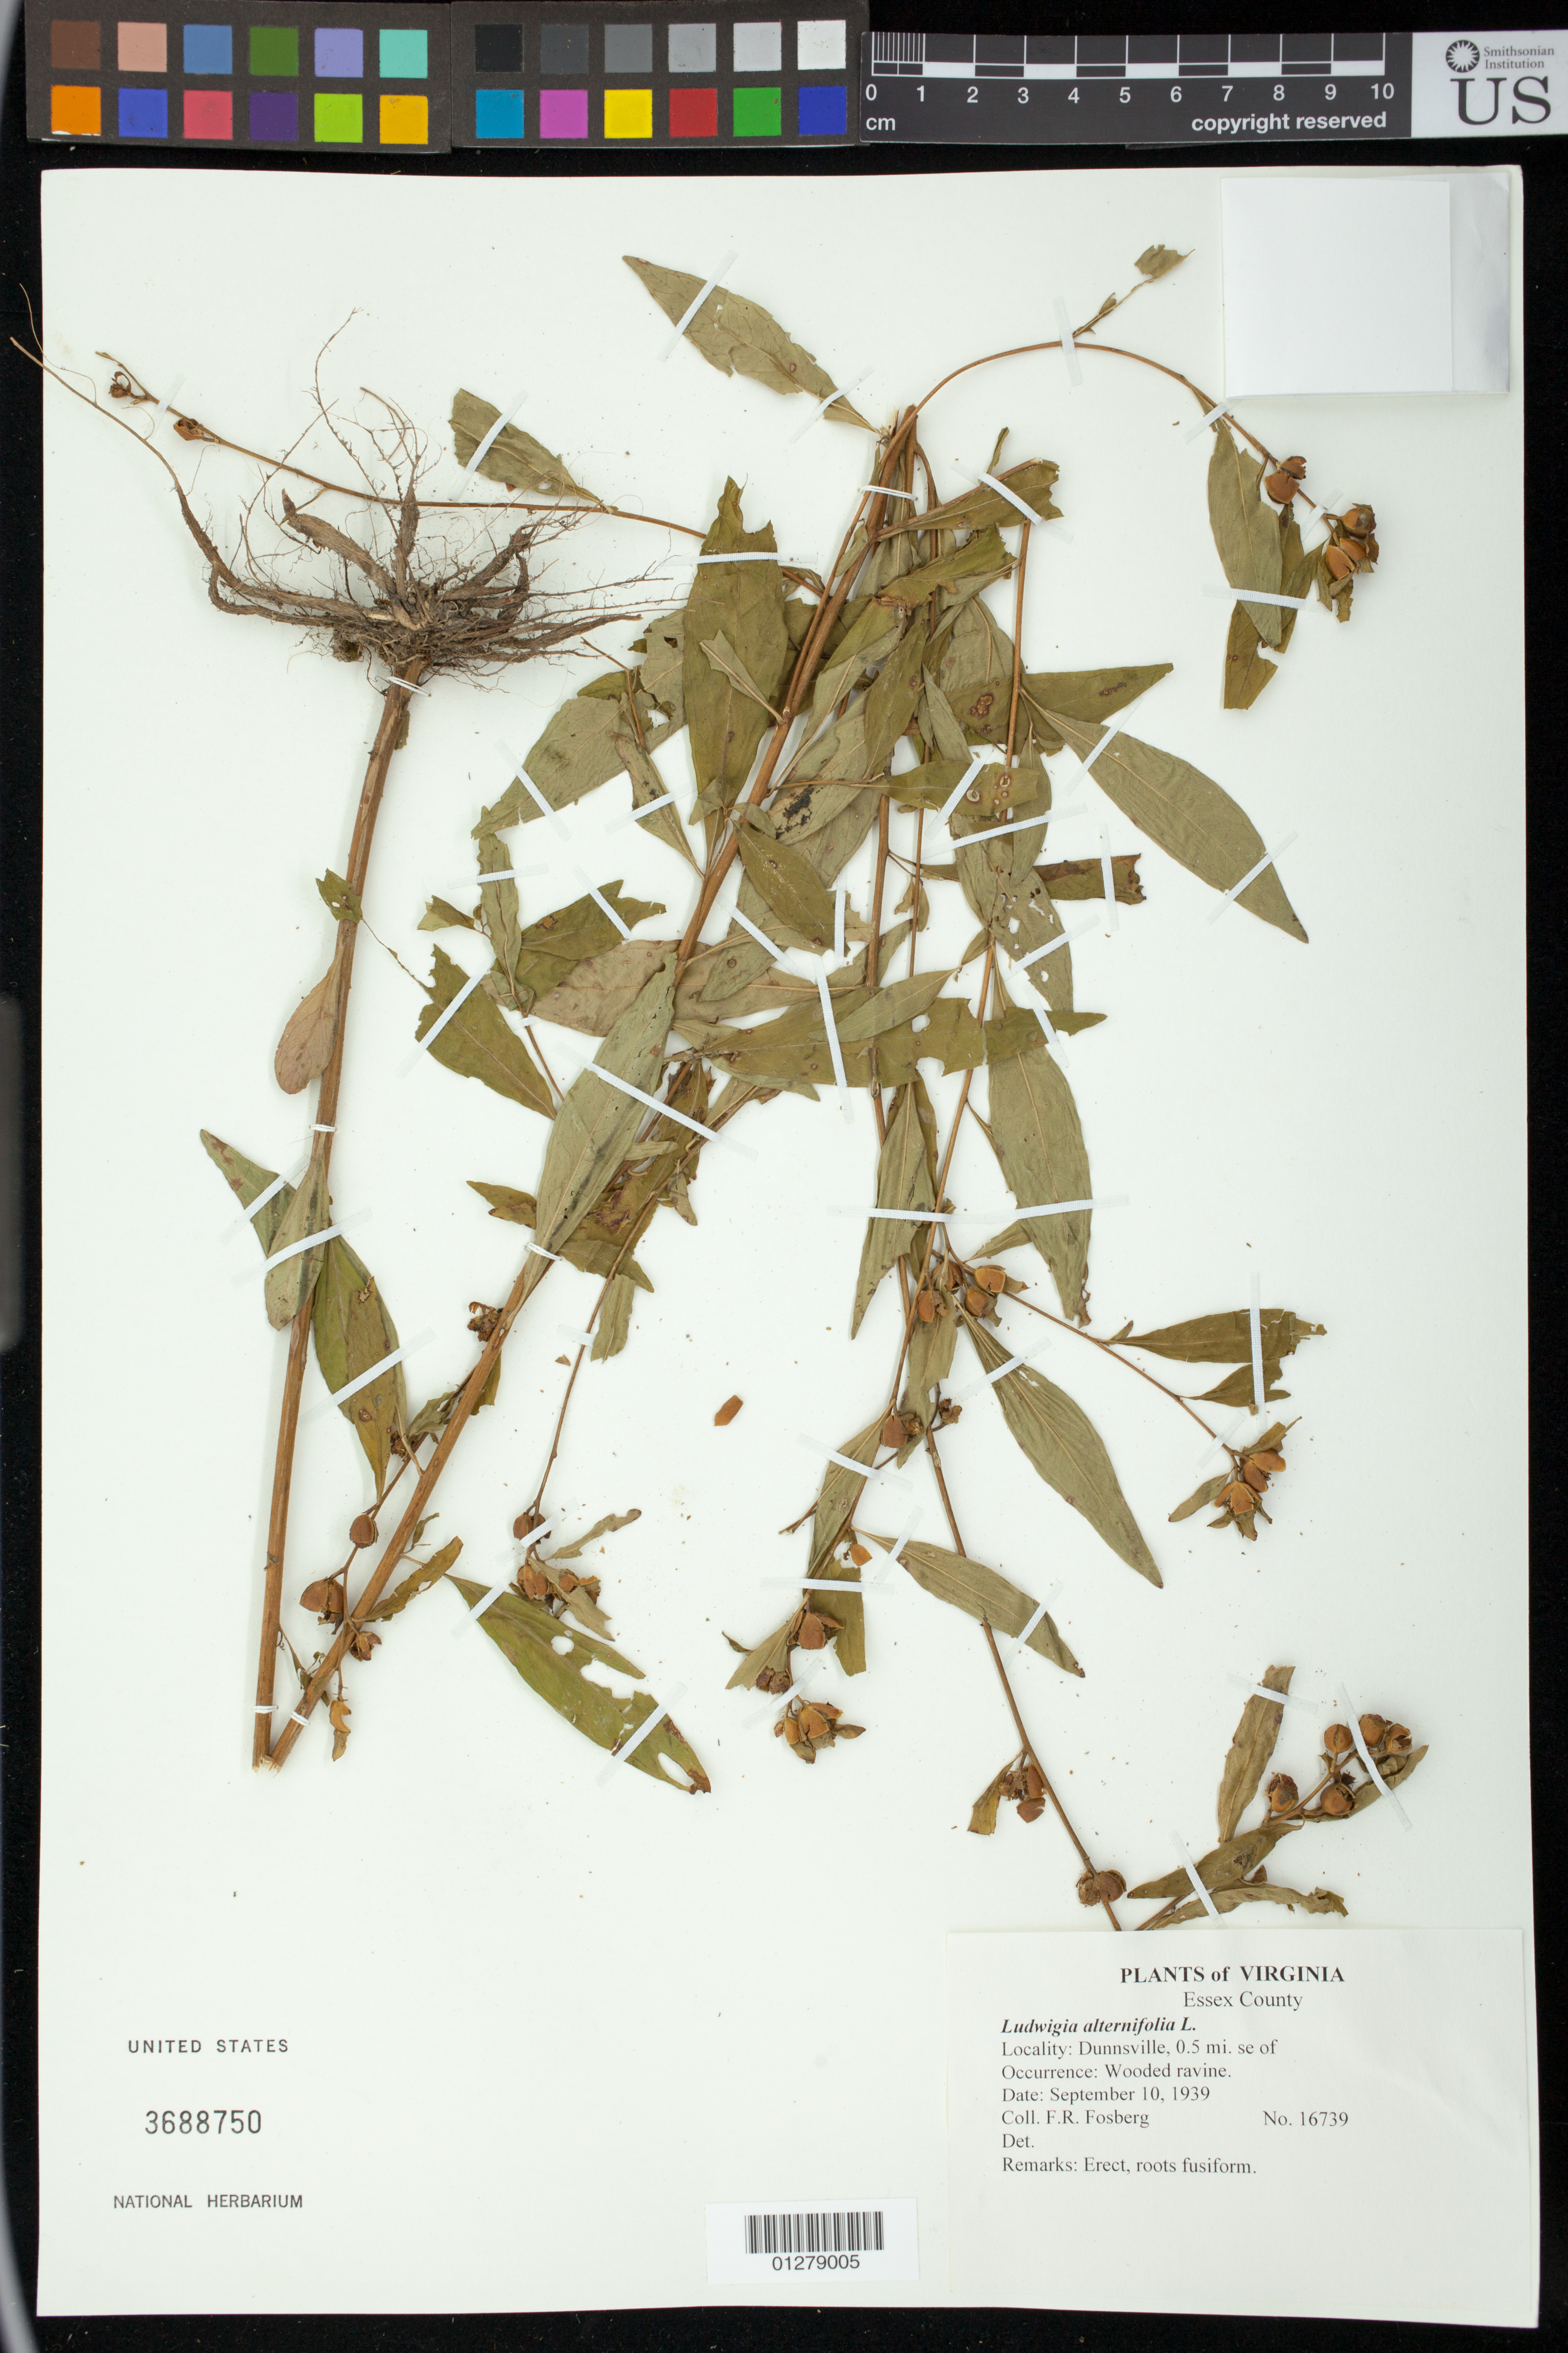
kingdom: Plantae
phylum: Tracheophyta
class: Magnoliopsida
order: Myrtales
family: Onagraceae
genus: Ludwigia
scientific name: Ludwigia alternifolia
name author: L.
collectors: F. R. Fosberg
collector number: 16739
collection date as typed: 10 Sep 1939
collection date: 1939-09-10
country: United States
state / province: Virginia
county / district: Essex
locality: Dunnsville, 0.5 mi. SE of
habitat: Wooded ravine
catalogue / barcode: US 3688750